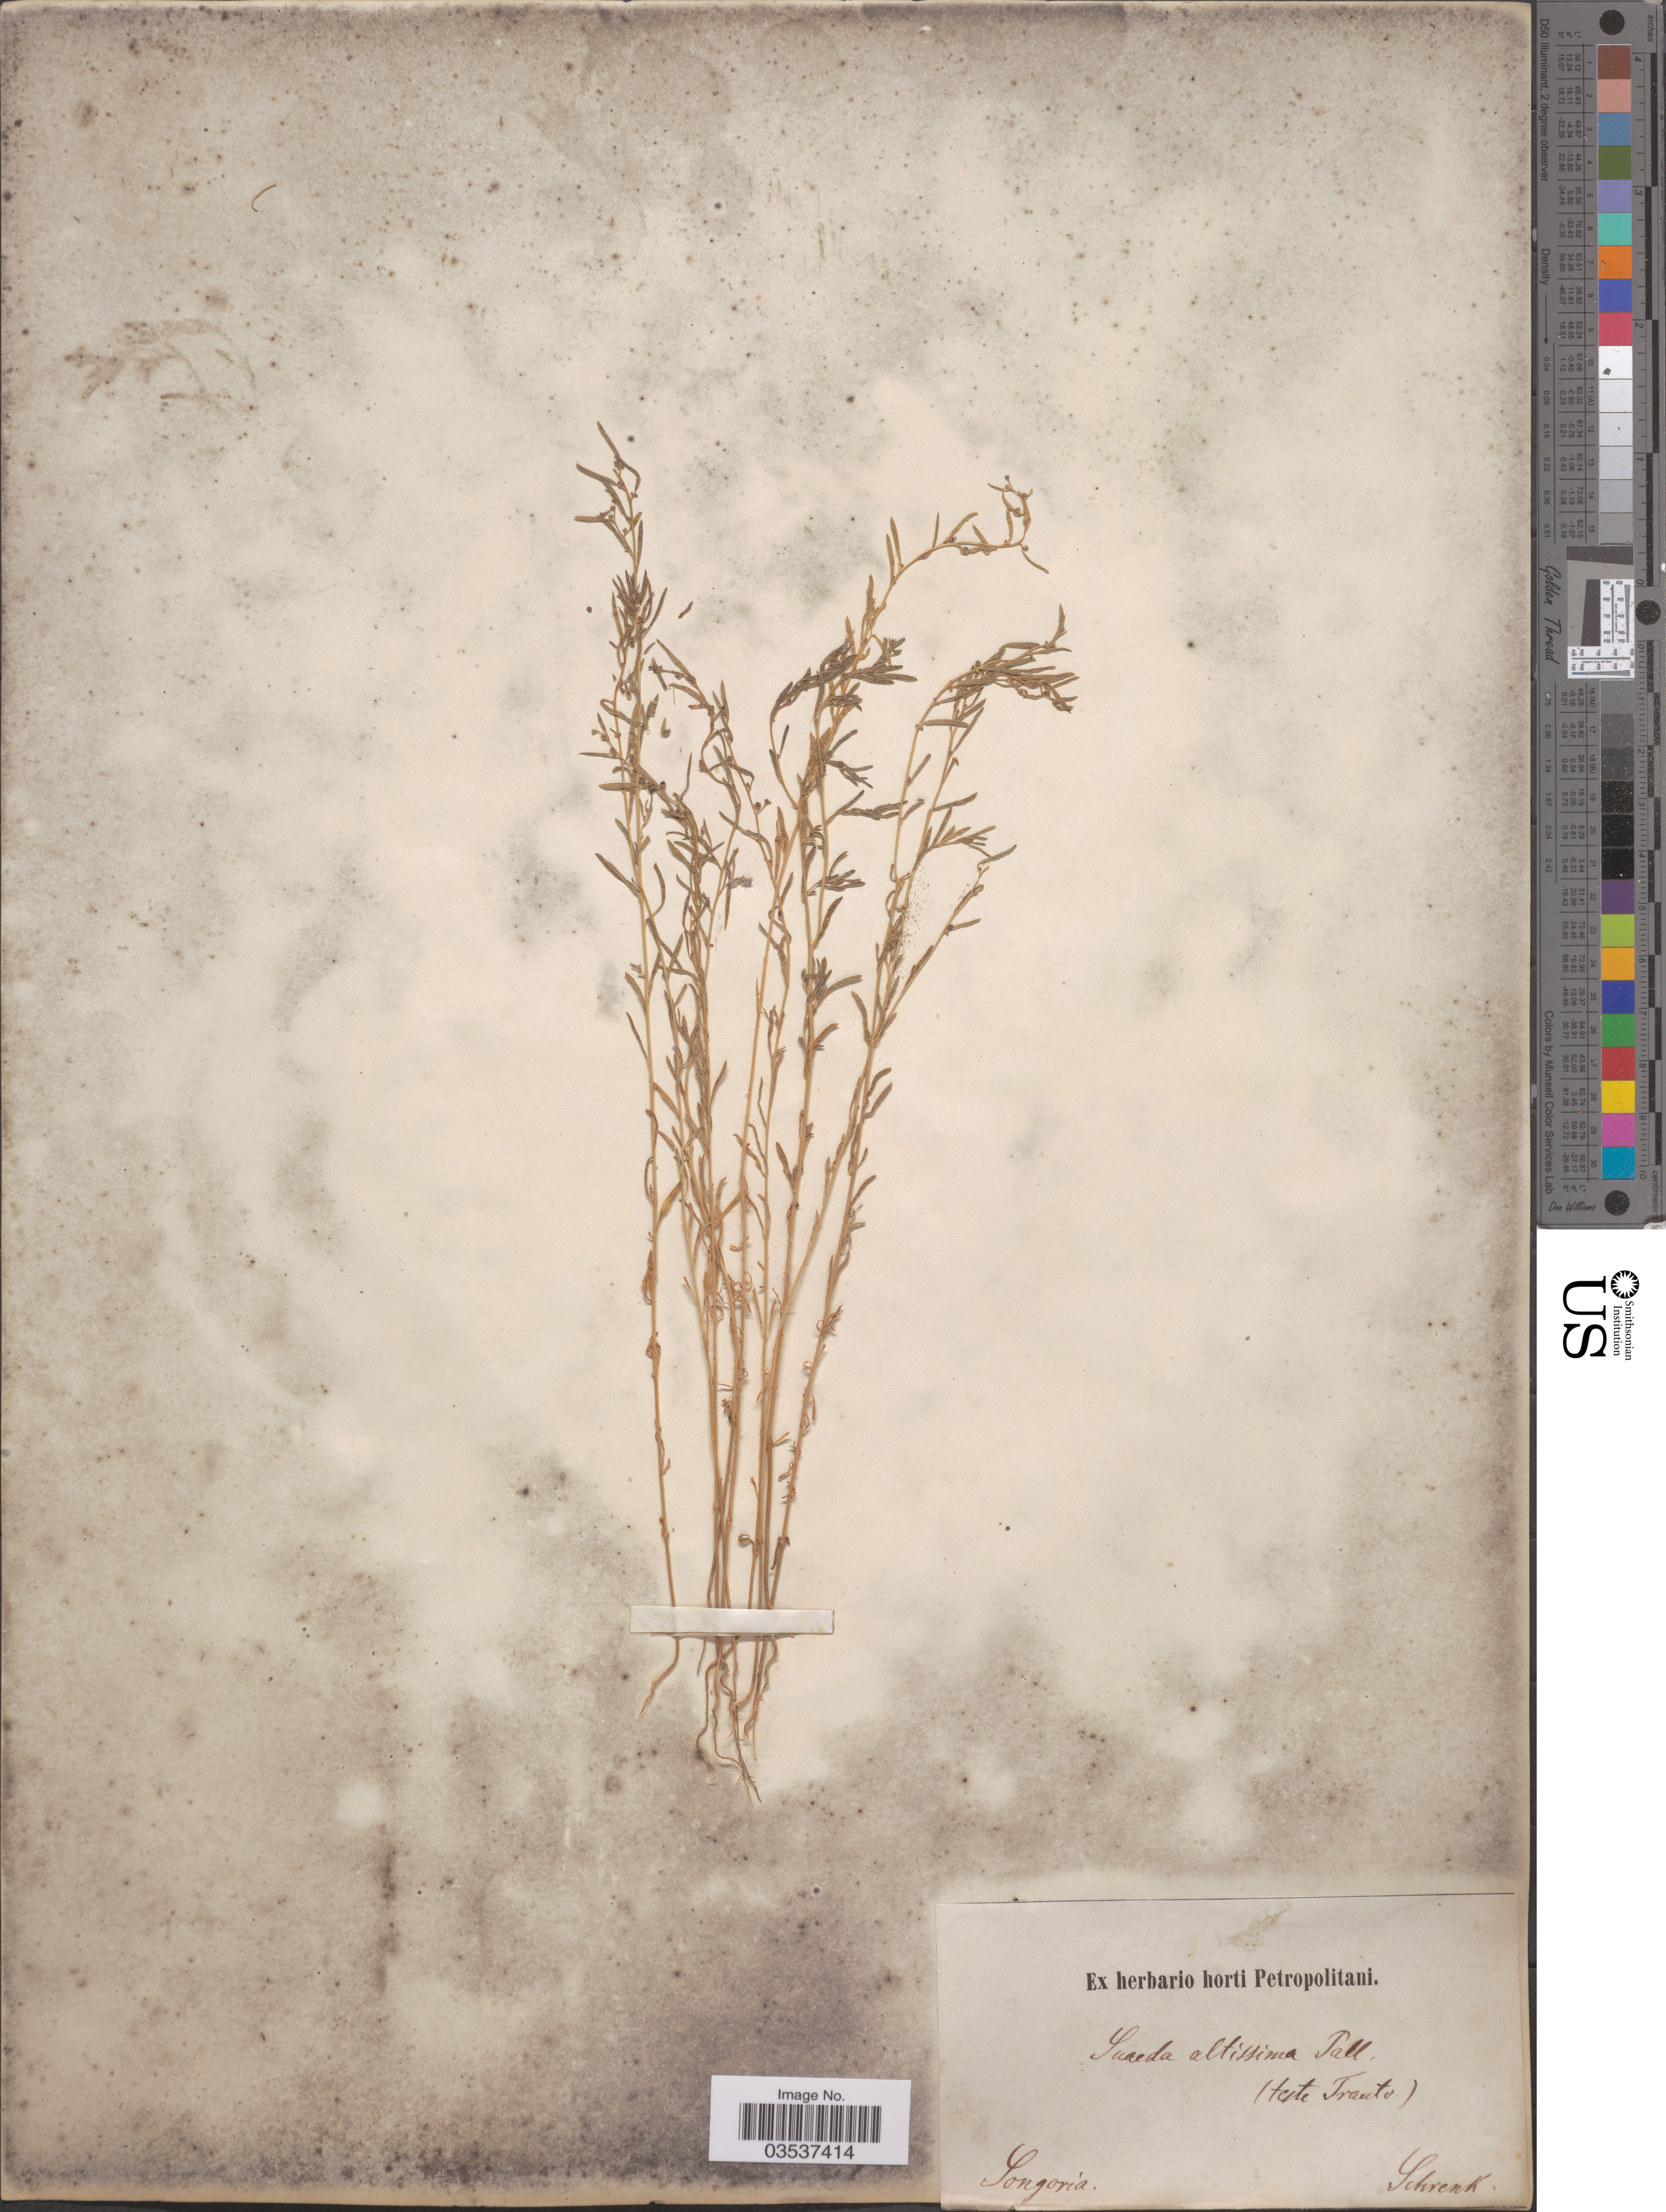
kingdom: Plantae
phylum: Tracheophyta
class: Magnoliopsida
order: Caryophyllales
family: Amaranthaceae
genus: Suaeda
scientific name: Suaeda altissima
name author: (L.) Pall.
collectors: A.G. Schrenk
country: Kazakhstan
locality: Songaria.